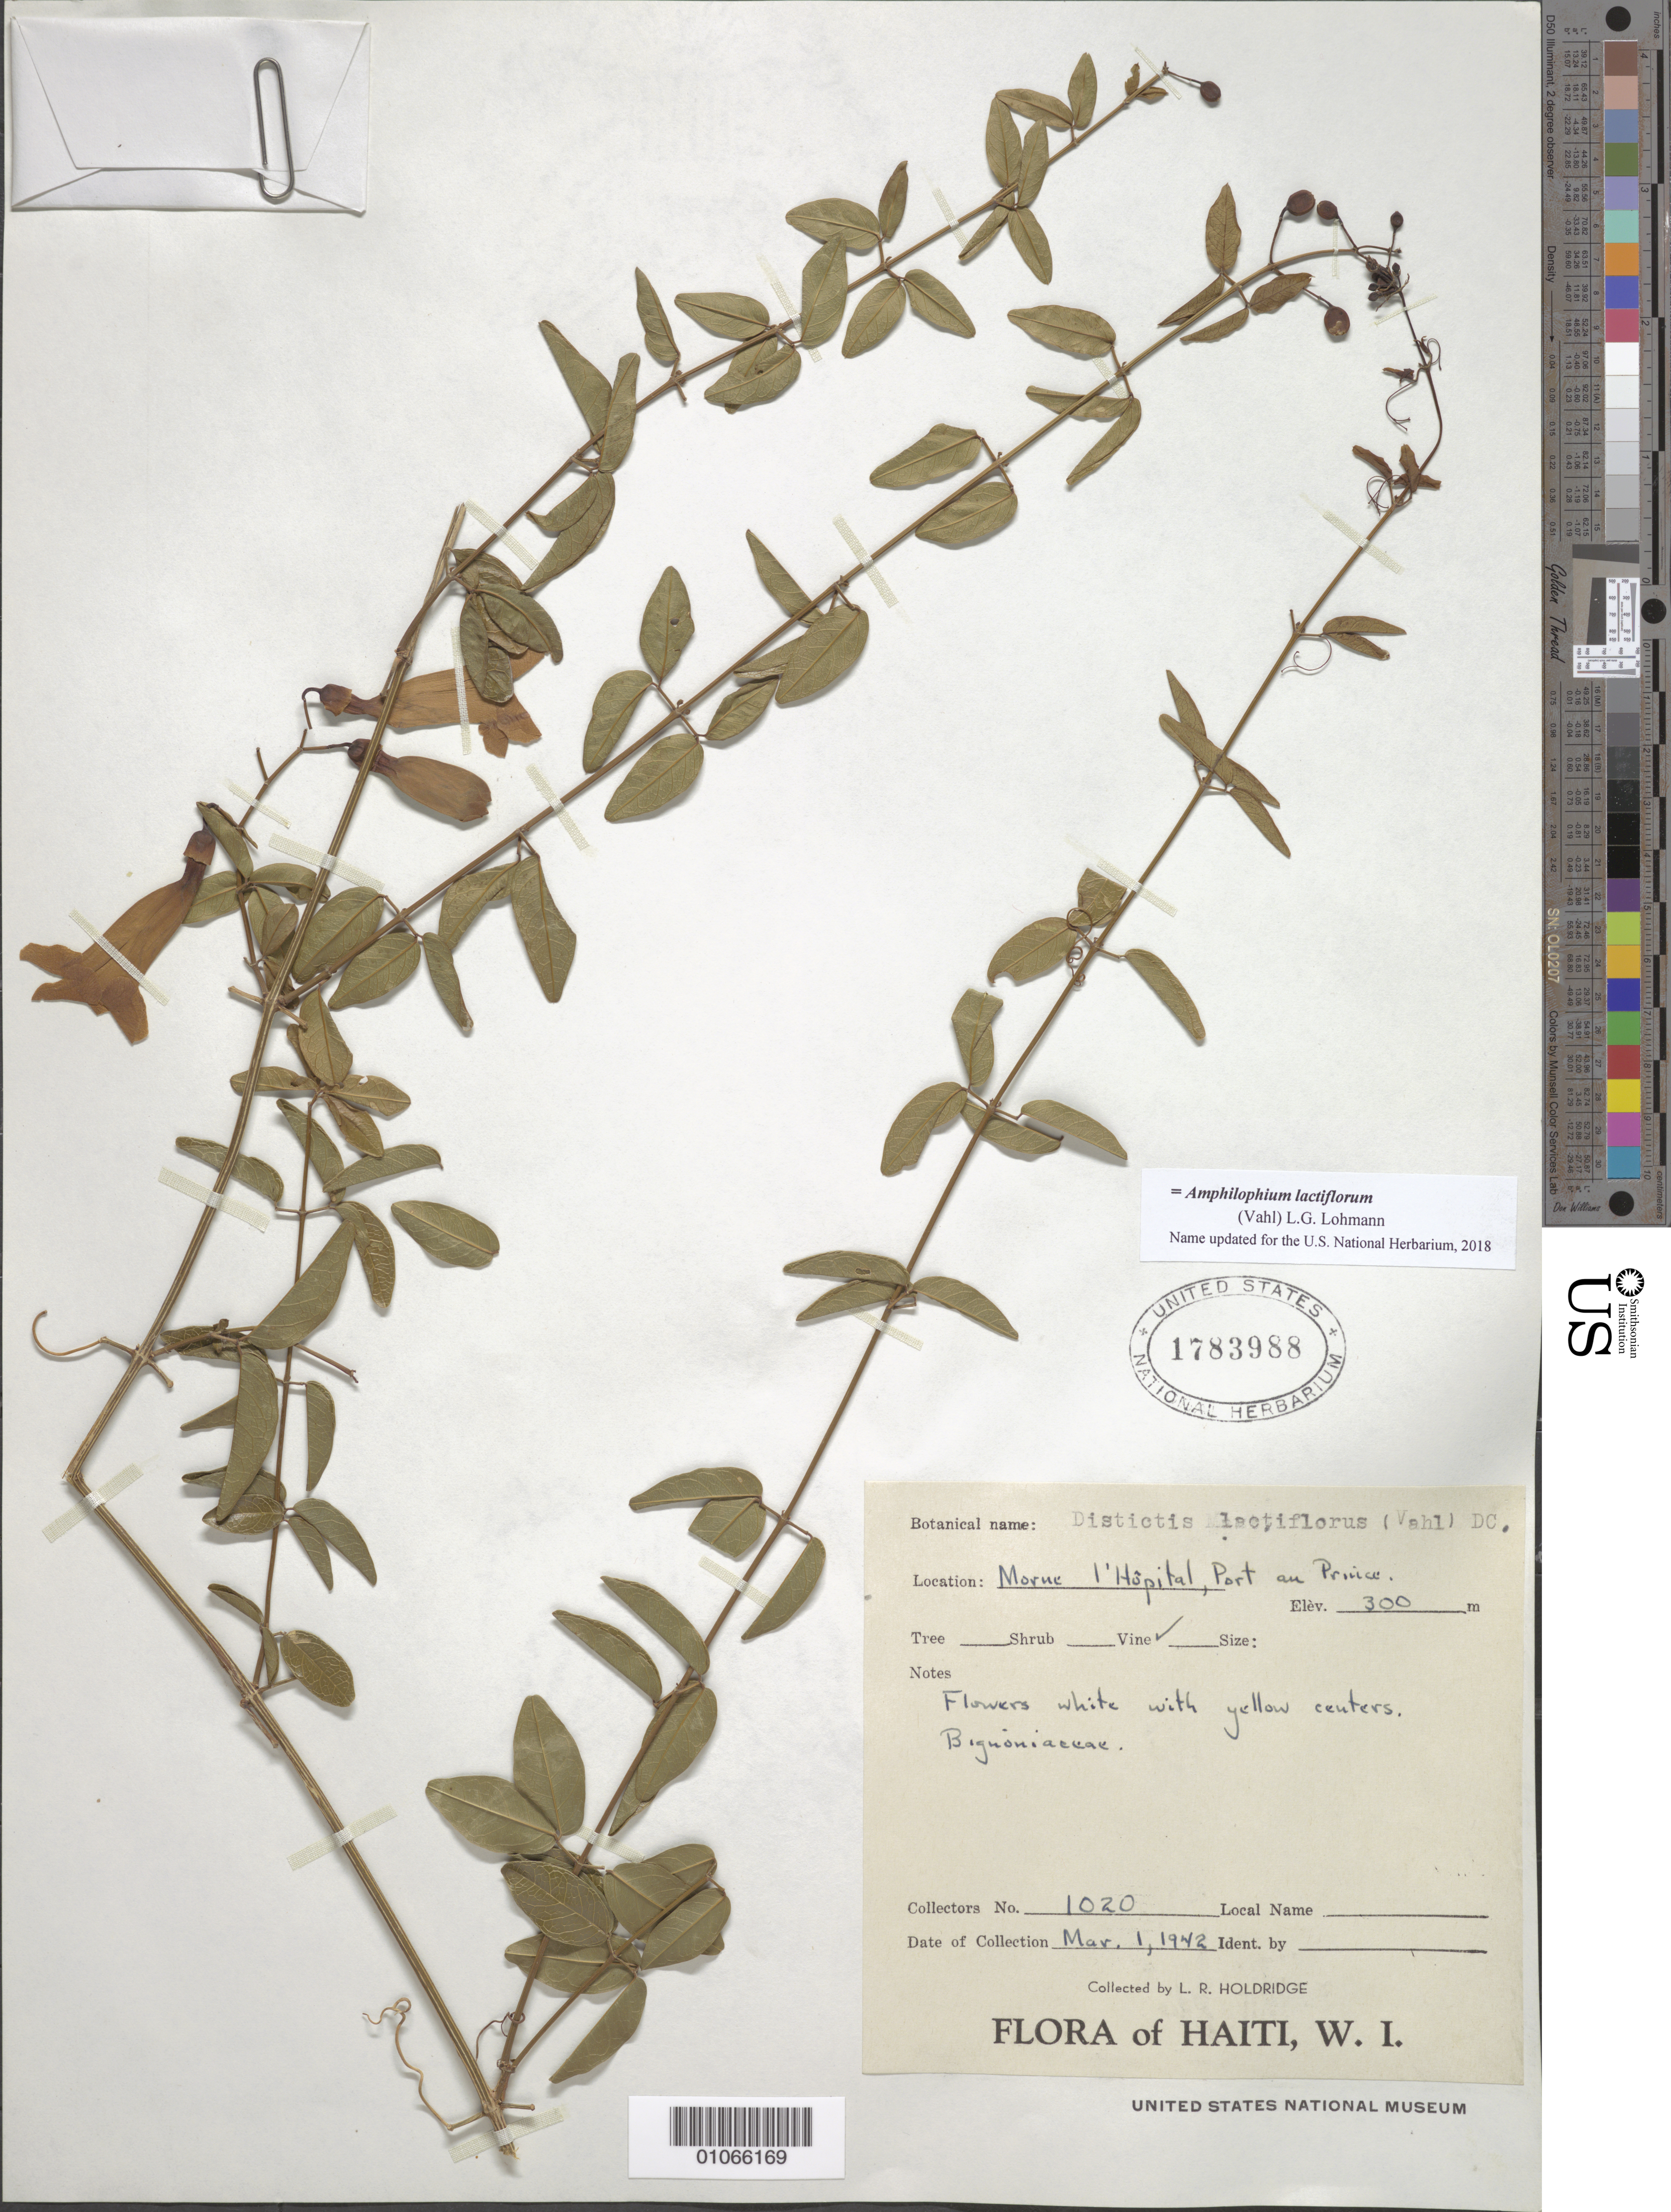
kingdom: Plantae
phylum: Tracheophyta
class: Magnoliopsida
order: Lamiales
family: Bignoniaceae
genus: Amphilophium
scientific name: Amphilophium lactiflorum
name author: (Vahl) L.G. Lohmann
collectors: L. Holdridge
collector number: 1020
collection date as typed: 01 Mar 1942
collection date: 1942-03-01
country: Haiti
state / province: Óuest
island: Hispaniola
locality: Morue l'Hopital, Port au Prince.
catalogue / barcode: US 1783988